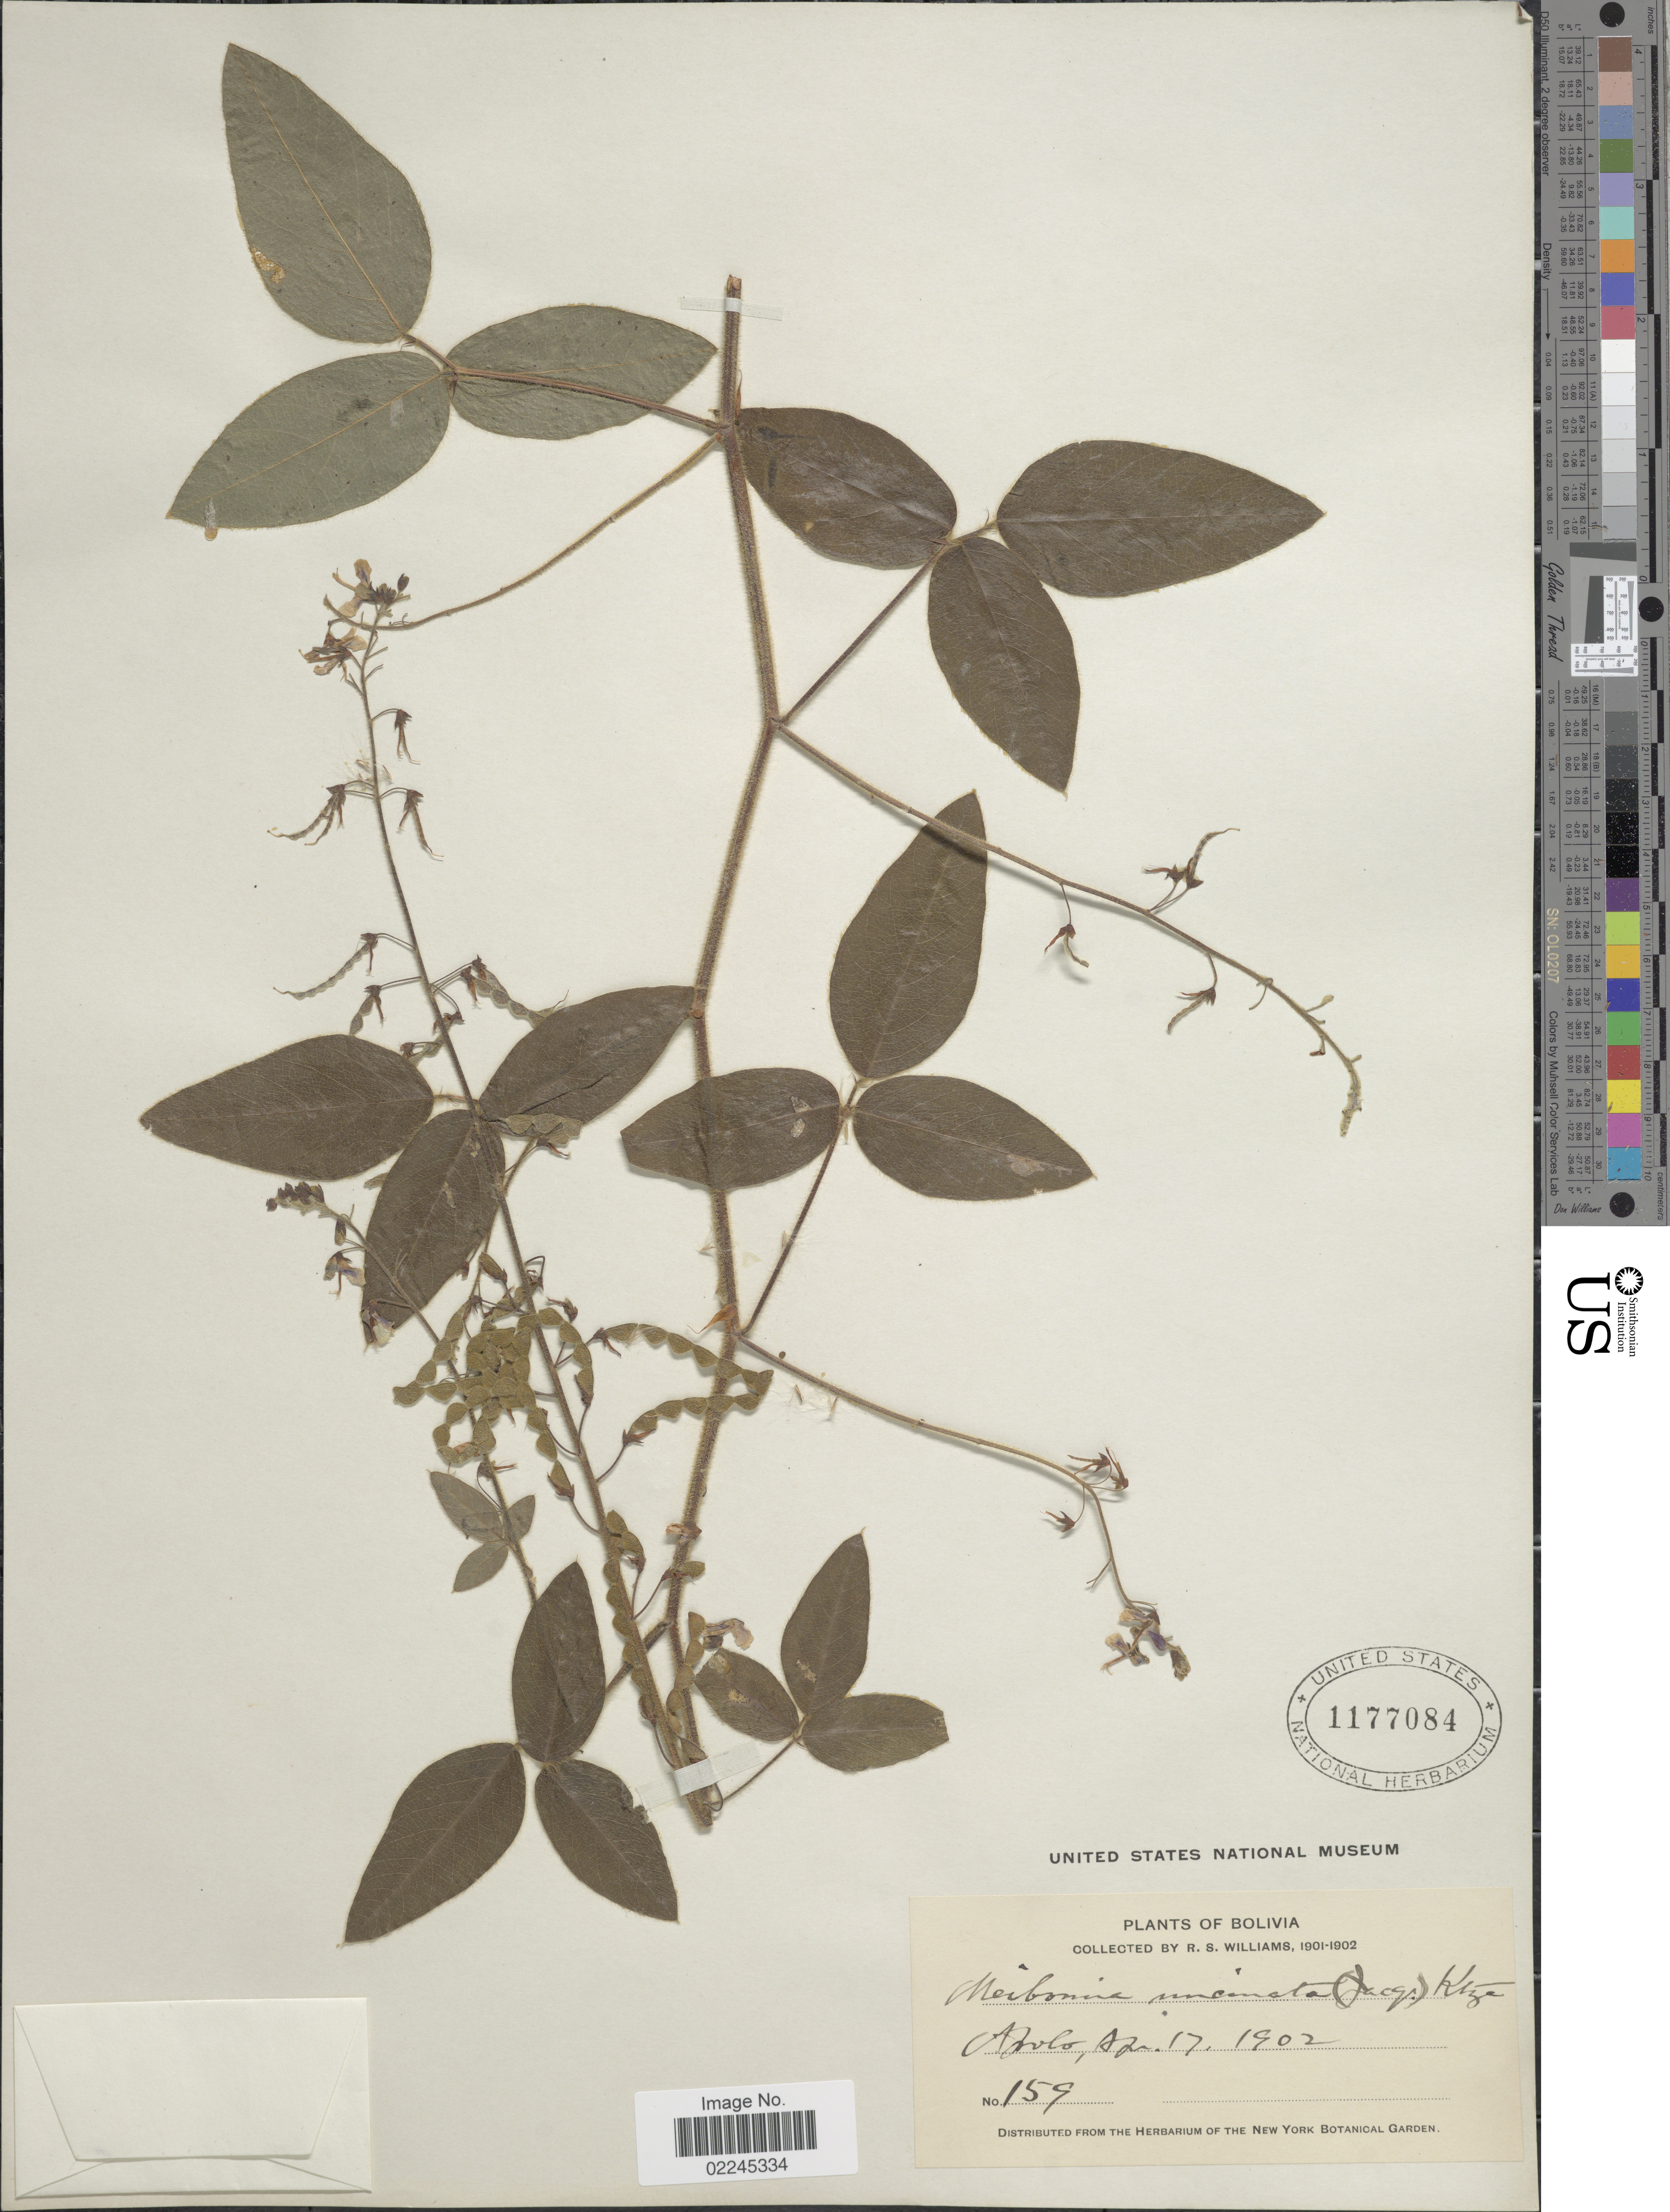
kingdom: Plantae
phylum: Tracheophyta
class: Magnoliopsida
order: Fabales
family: Fabaceae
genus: Desmodium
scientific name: Desmodium intortum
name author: (Mill.) Urb.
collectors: R. S. Williams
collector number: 159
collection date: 1902-04-17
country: Bolivia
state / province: La Paz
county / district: Franz Tamayo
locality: Apolo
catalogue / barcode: US 1177084